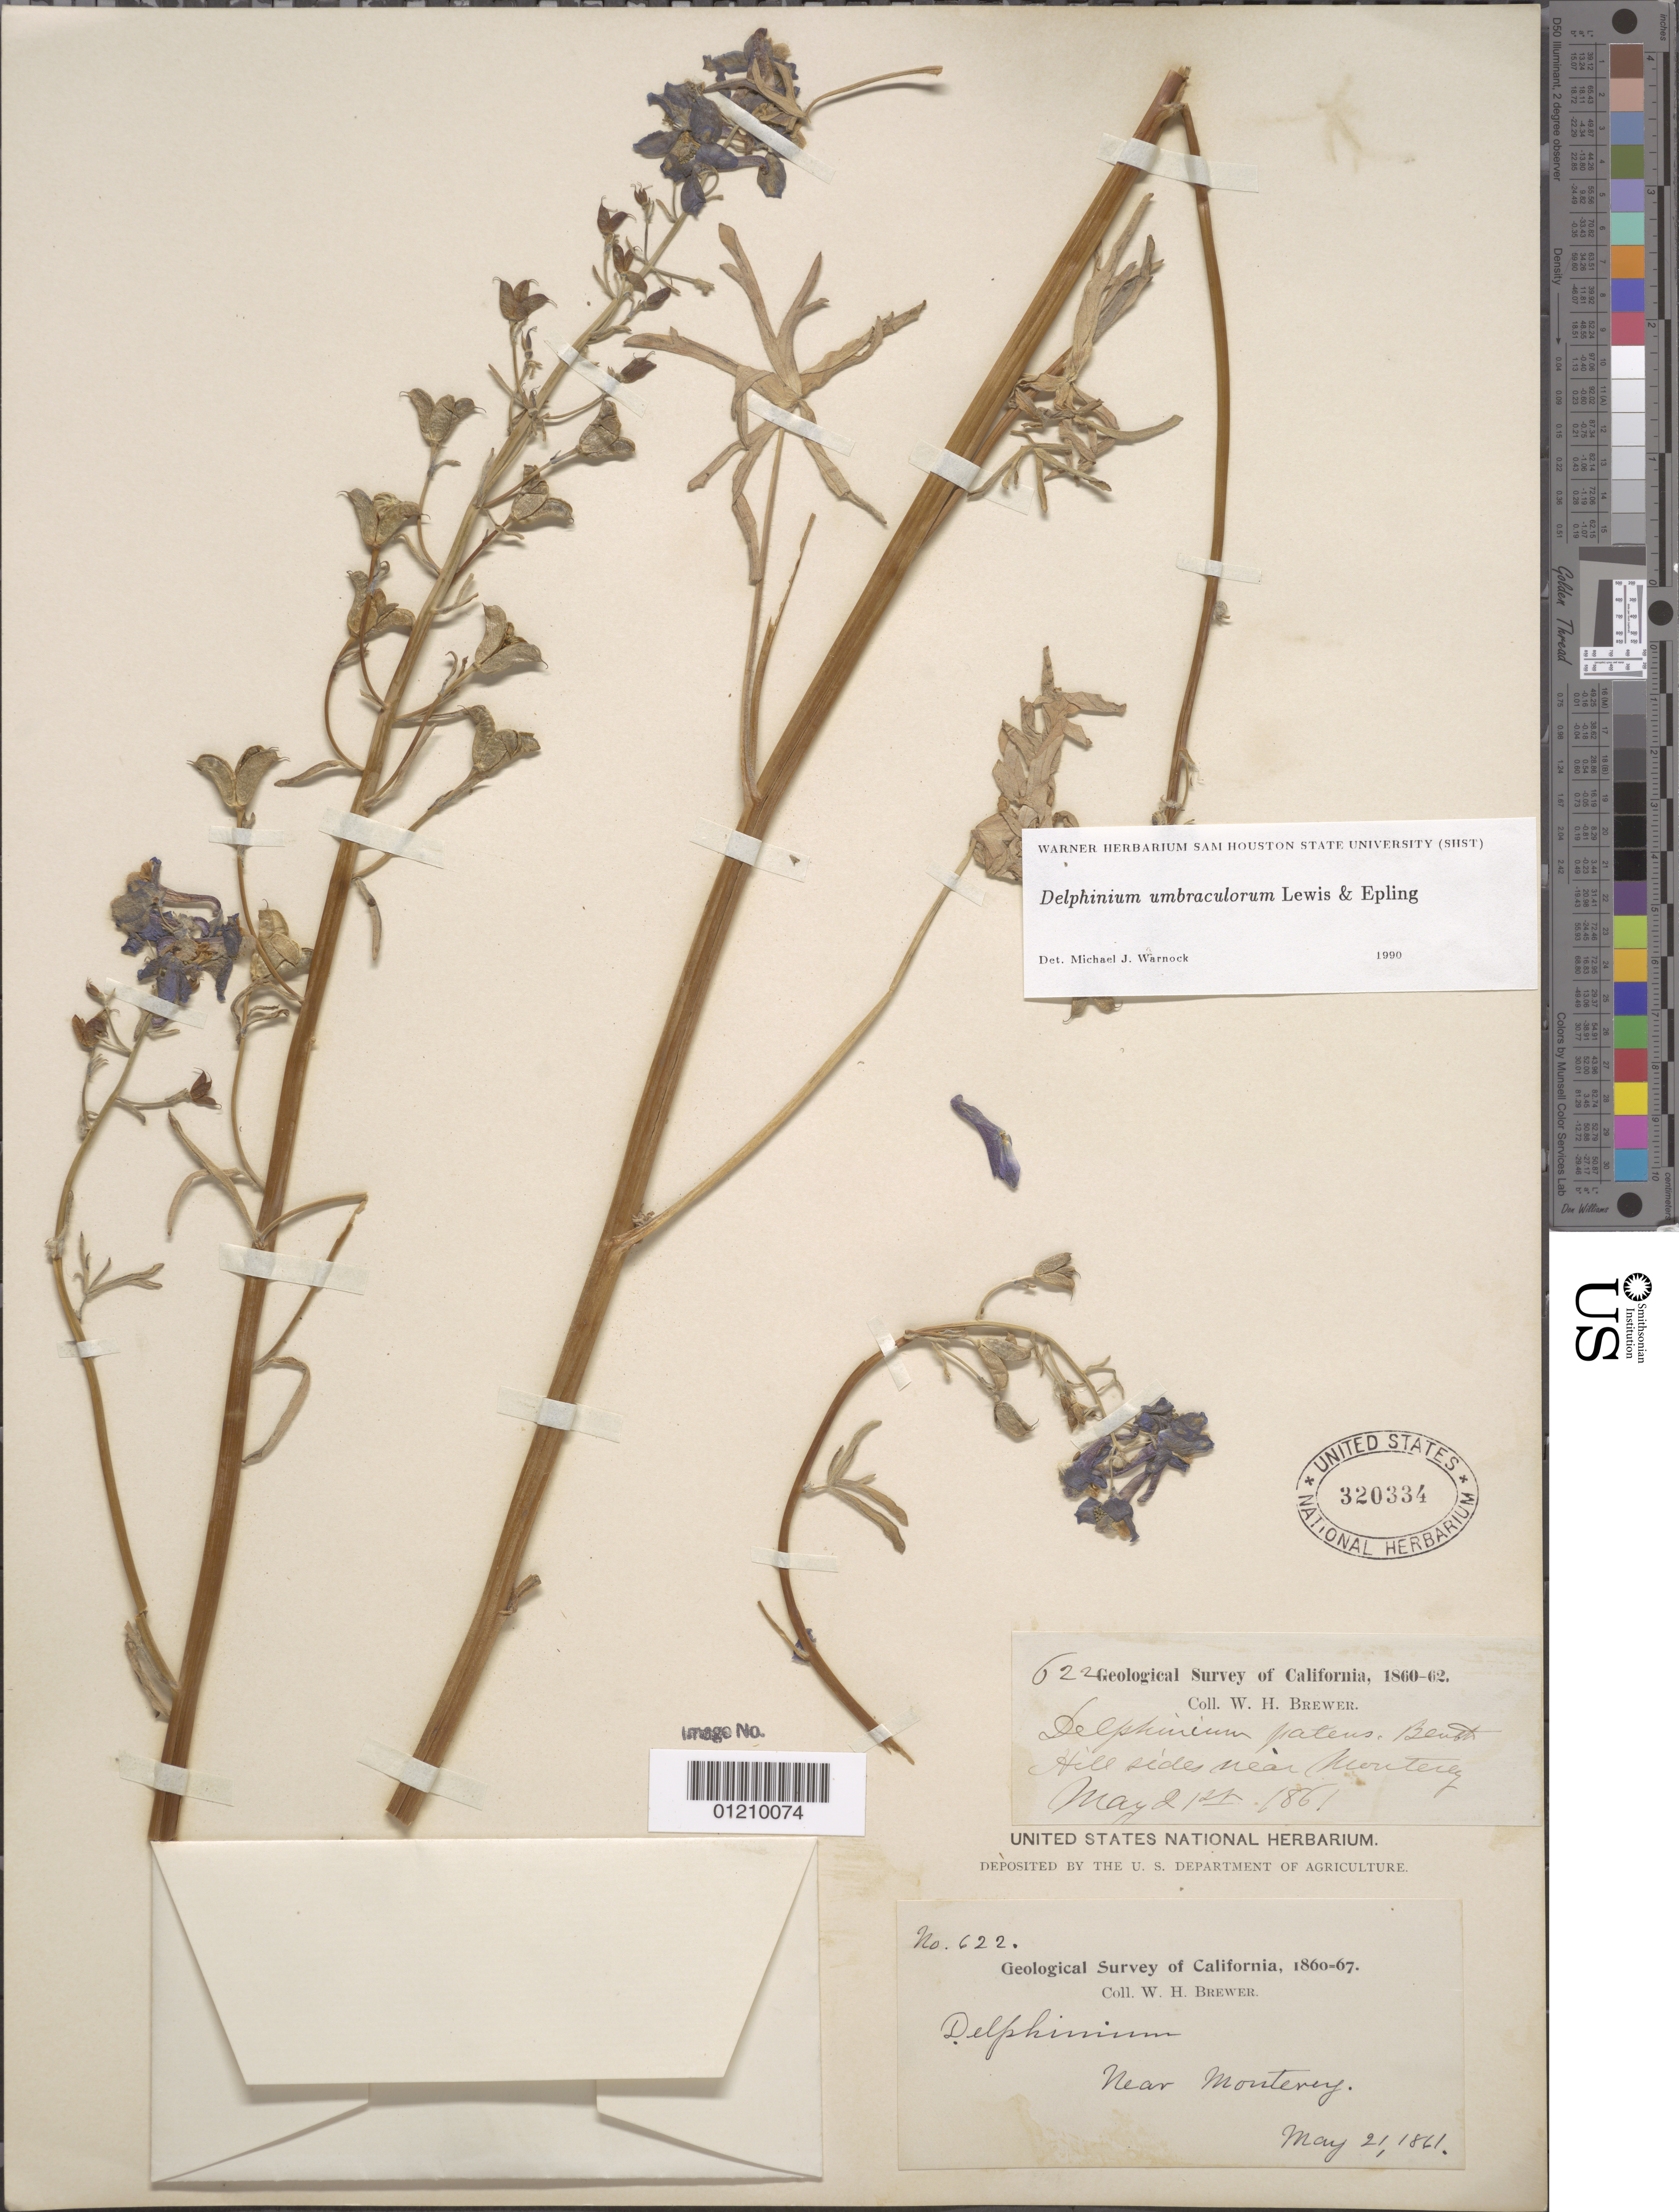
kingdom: Plantae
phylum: Tracheophyta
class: Magnoliopsida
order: Ranunculales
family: Ranunculaceae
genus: Delphinium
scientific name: Delphinium umbraculorum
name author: F. H. Lewis & Epling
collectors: W. H. Brewer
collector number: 622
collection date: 1861-05-21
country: United States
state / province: California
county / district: Monterey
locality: Near Monterey.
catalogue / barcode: US 320334